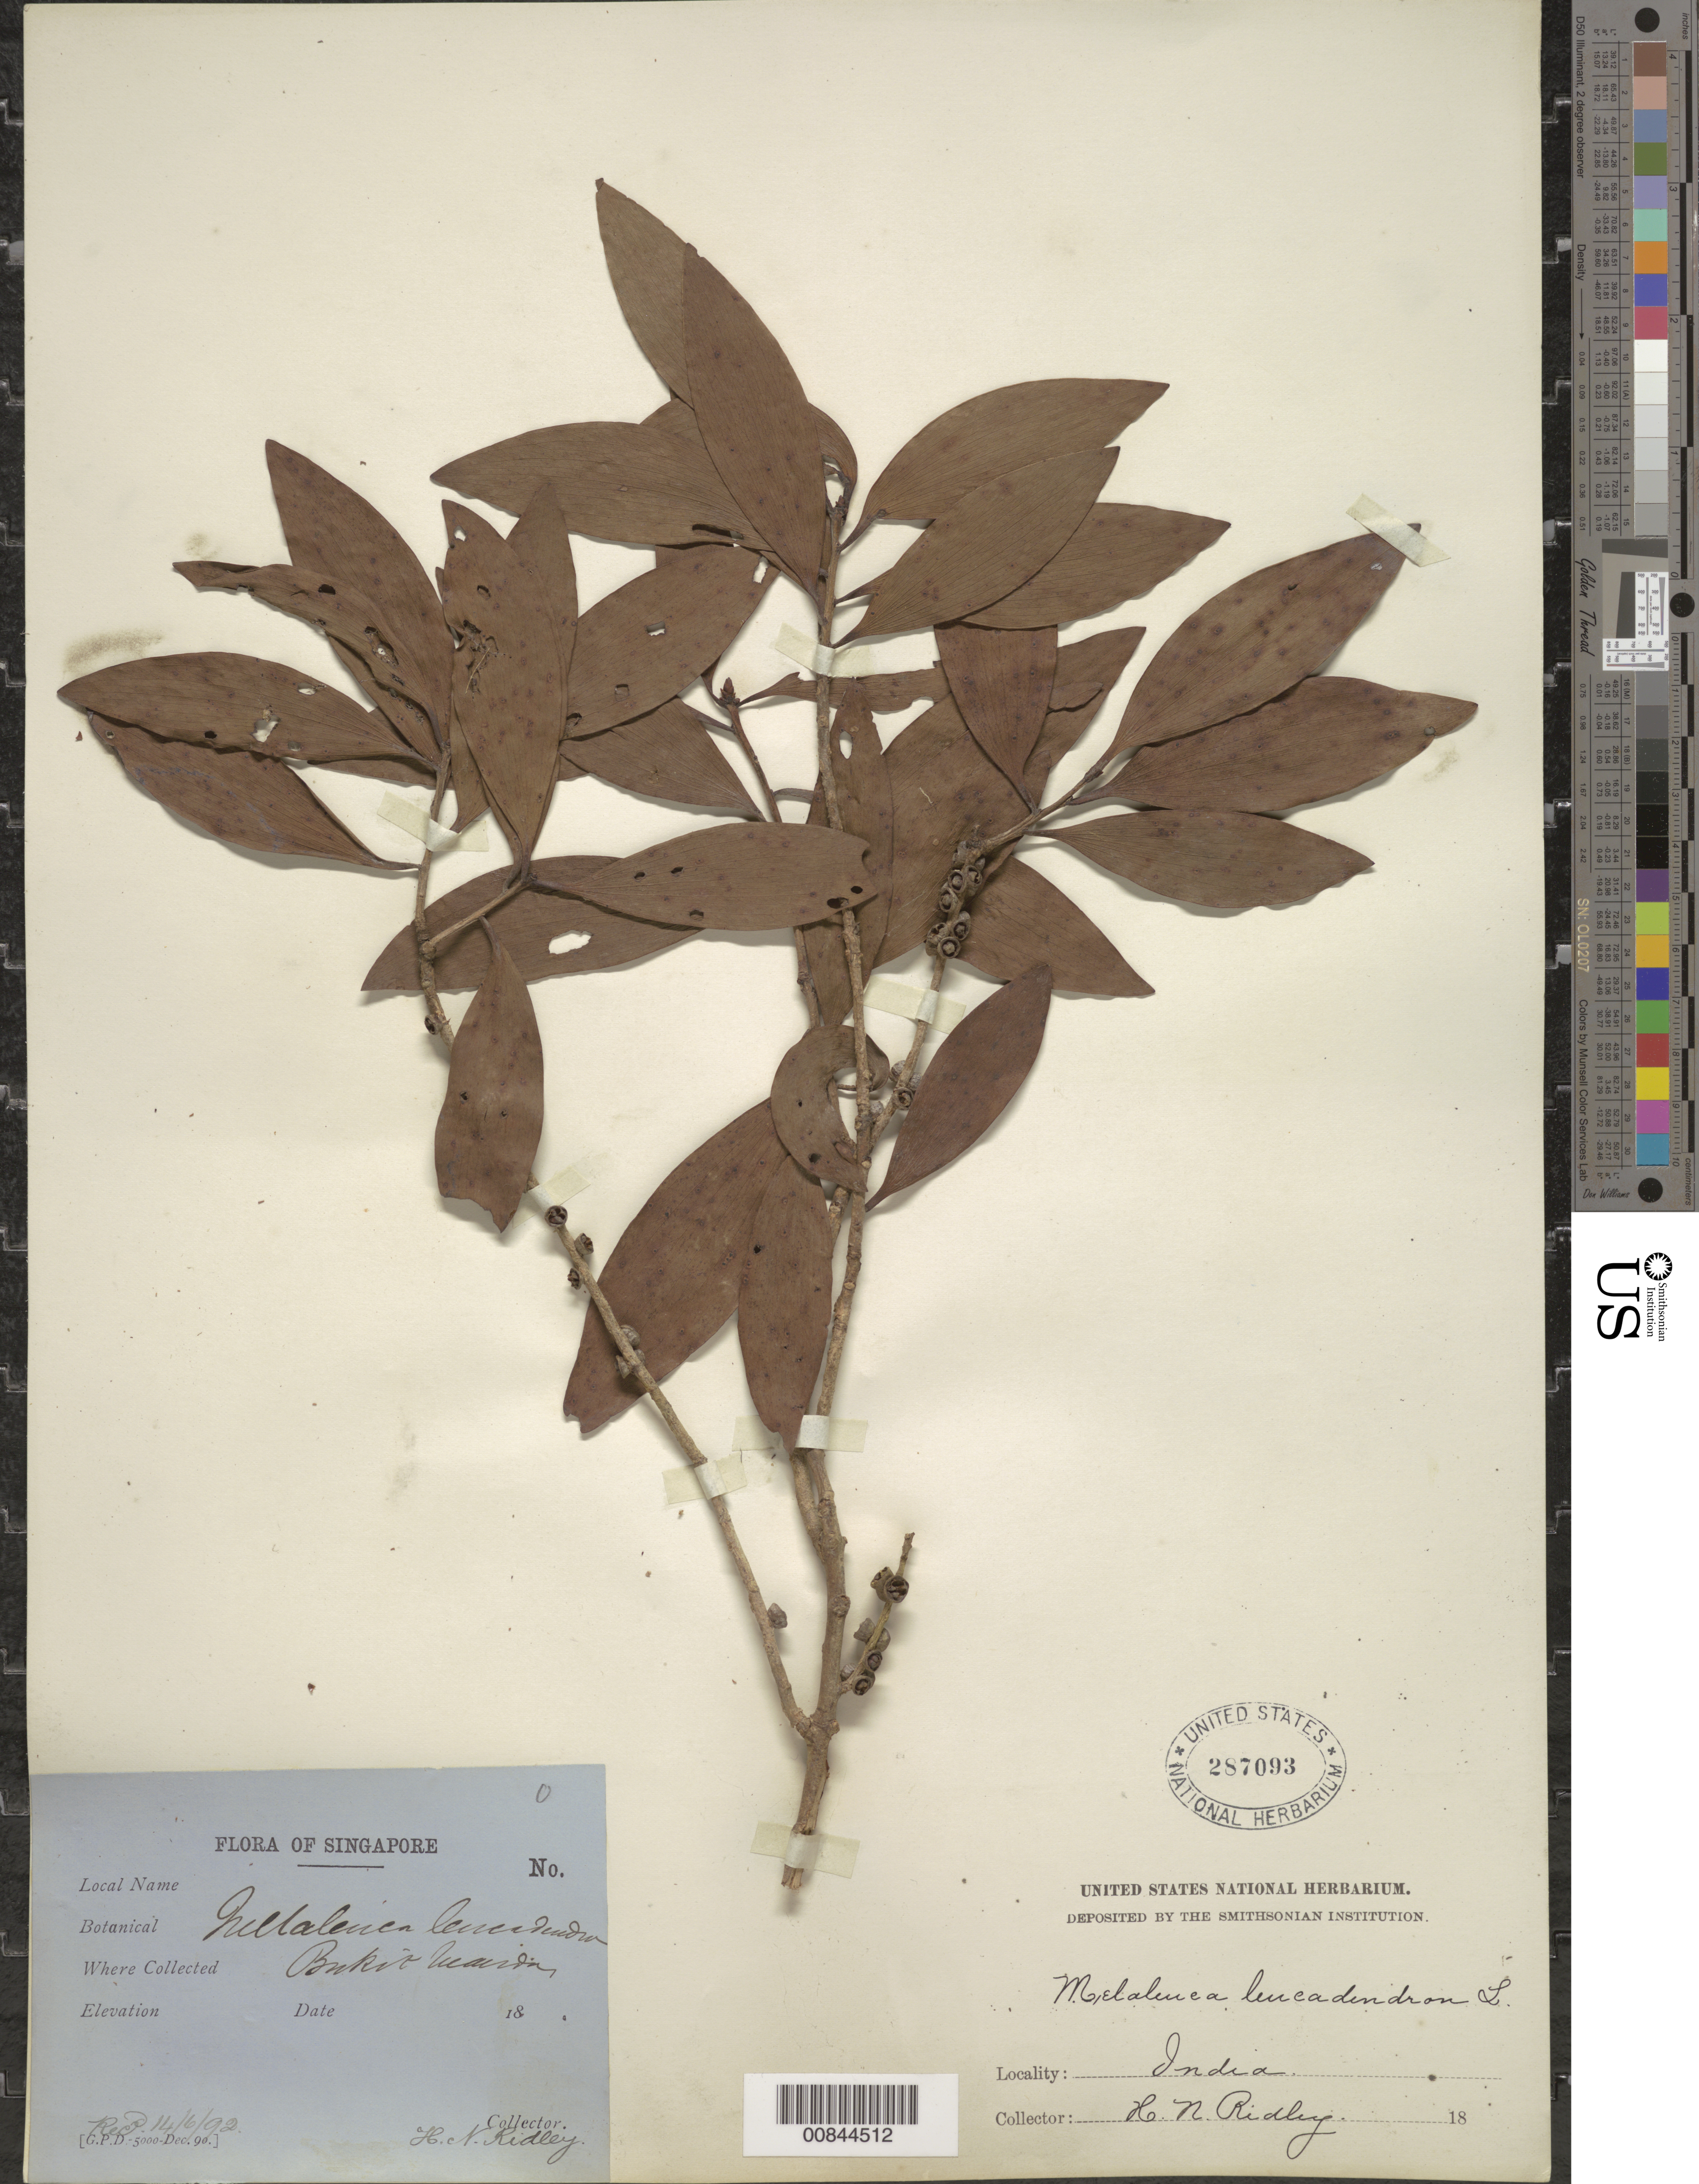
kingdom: Plantae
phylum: Tracheophyta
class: Magnoliopsida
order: Myrtales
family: Myrtaceae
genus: Melaleuca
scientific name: Melaleuca leucadendra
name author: (L.) L.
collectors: H. N. Ridley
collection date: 1892-06-14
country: Singapore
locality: Bukit [illegible]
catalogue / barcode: US 287093